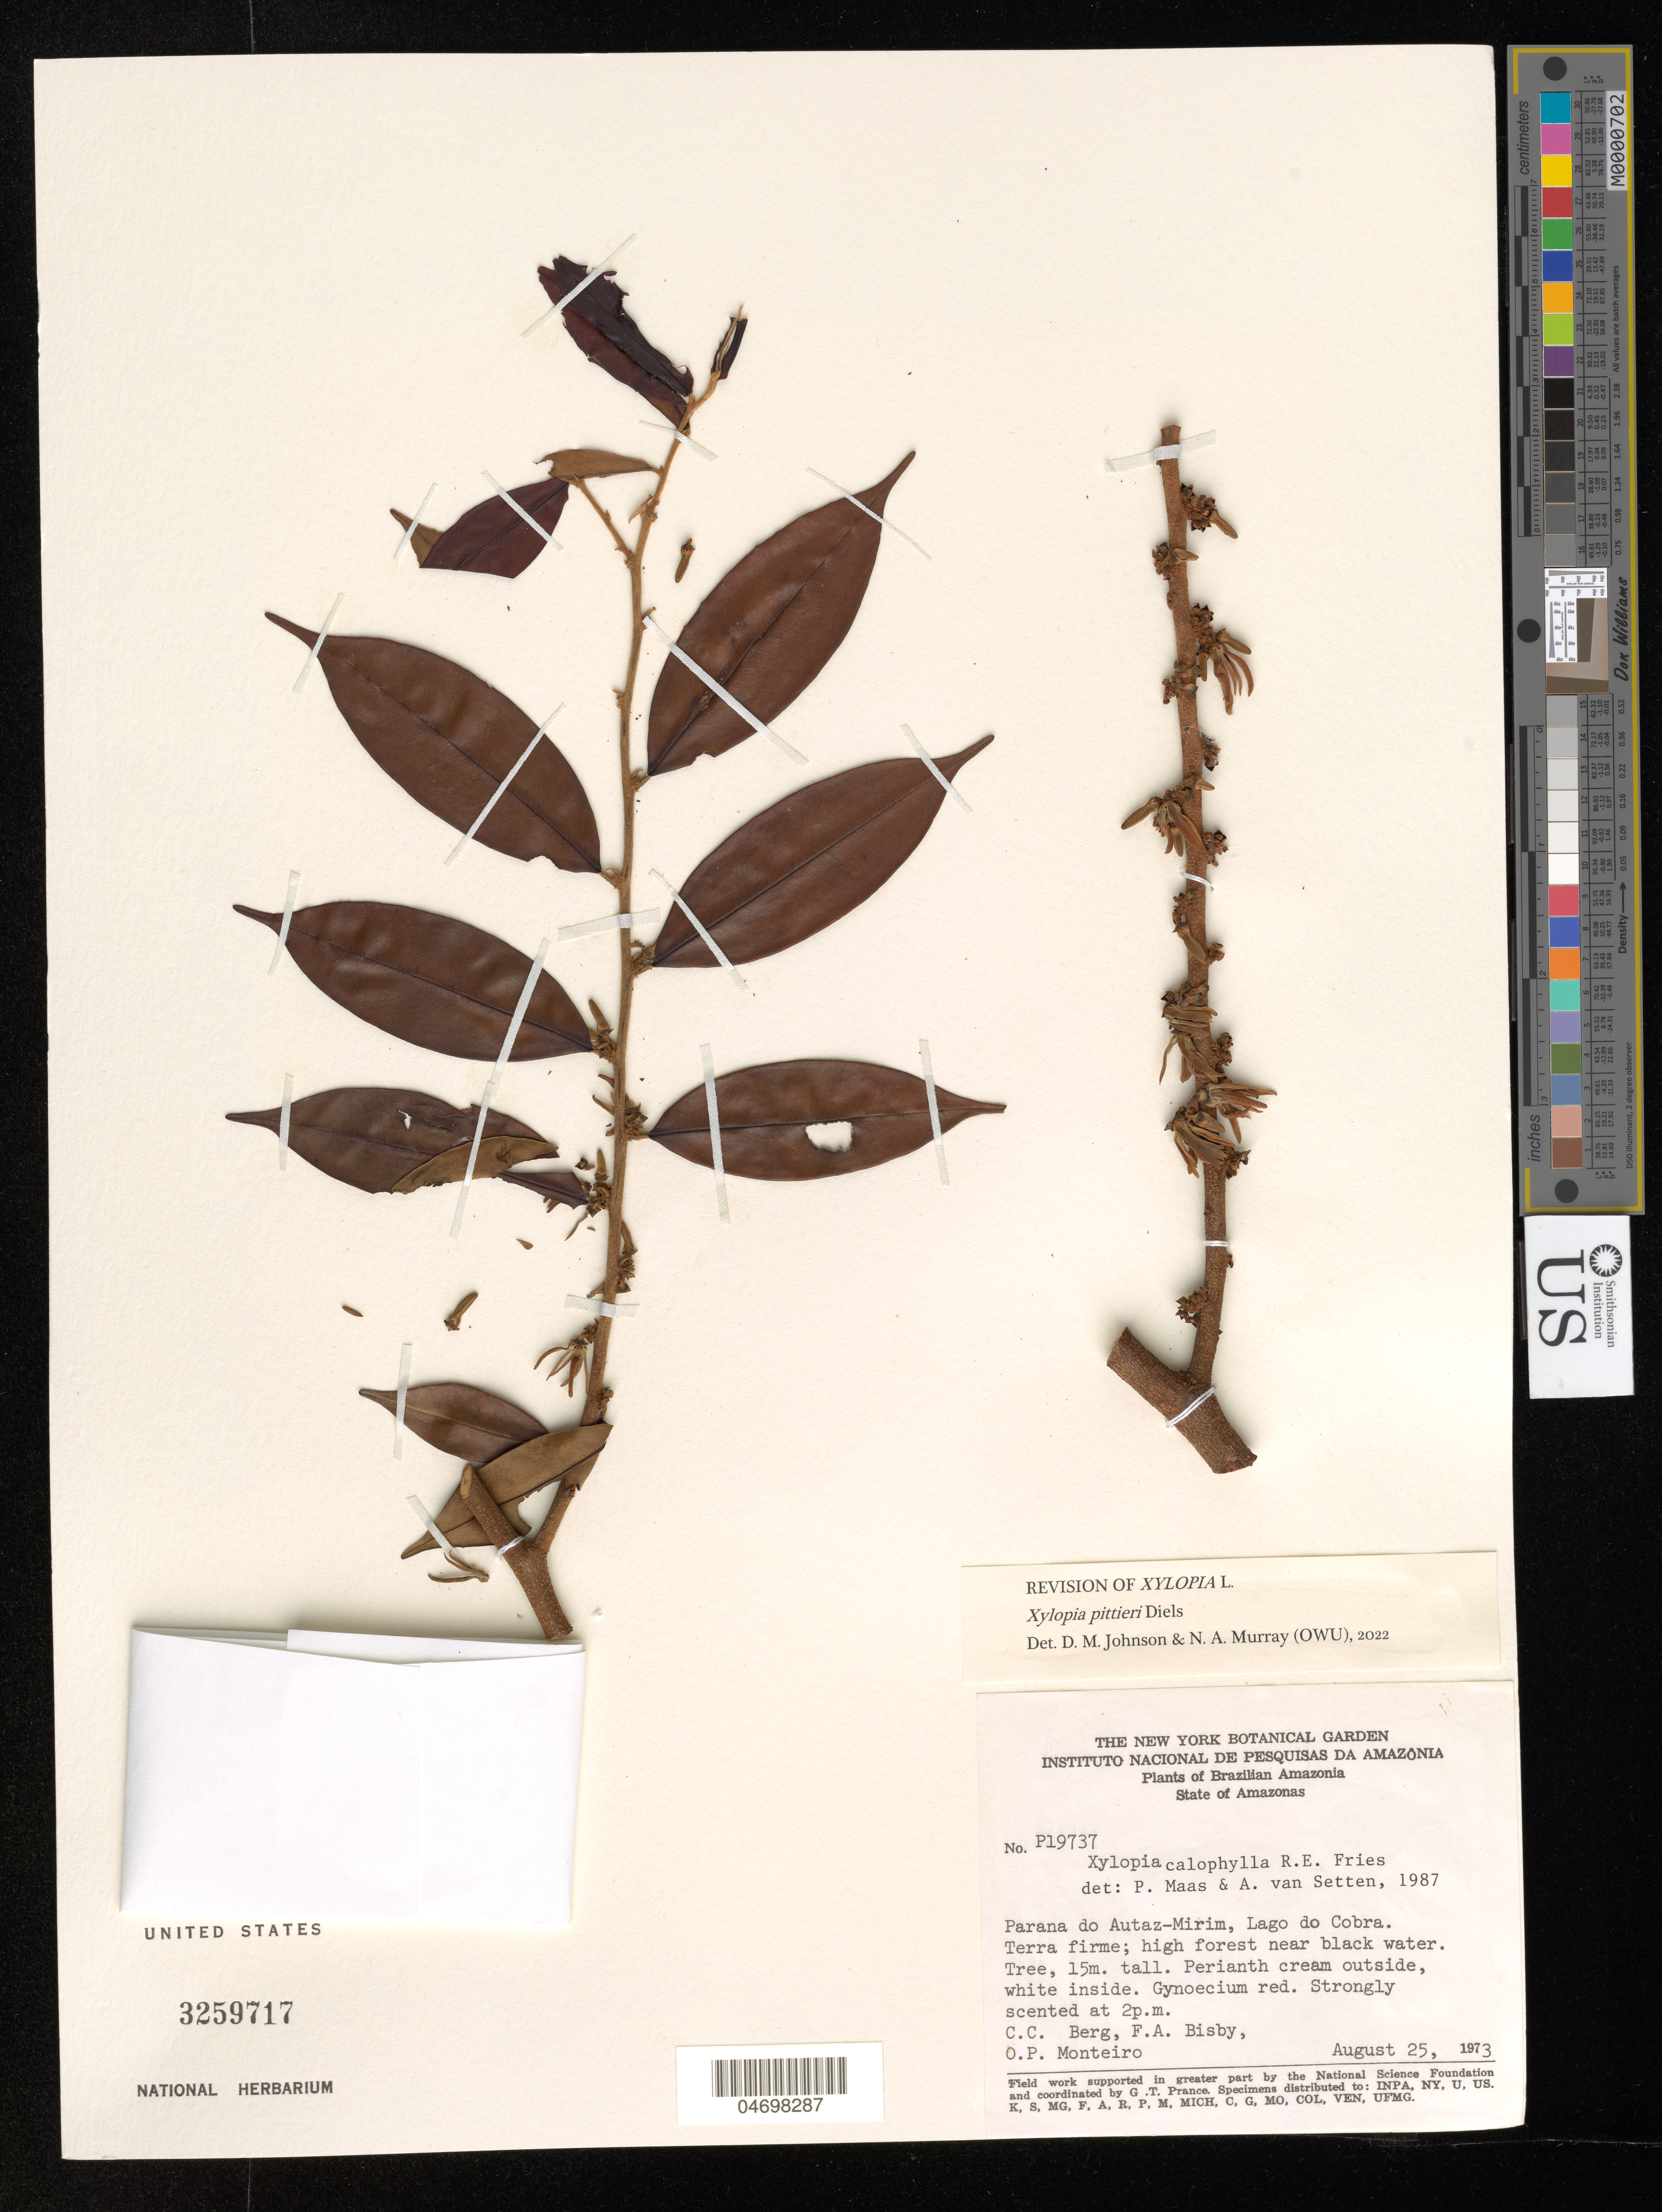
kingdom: Plantae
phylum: Tracheophyta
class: Magnoliopsida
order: Magnoliales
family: Annonaceae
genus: Xylopia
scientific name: Xylopia pittieri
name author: Diels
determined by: Johnson, D. M.; Murray, N. A.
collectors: C. C. Berg, F. A. Bisby & O. P. Monteiro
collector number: P 19737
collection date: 1973-08-25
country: Brazil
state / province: Amazonas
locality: Parana do Autaz-Mirim, Lago do Cobra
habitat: Terra firme; high forest near black water.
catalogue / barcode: US 3259717